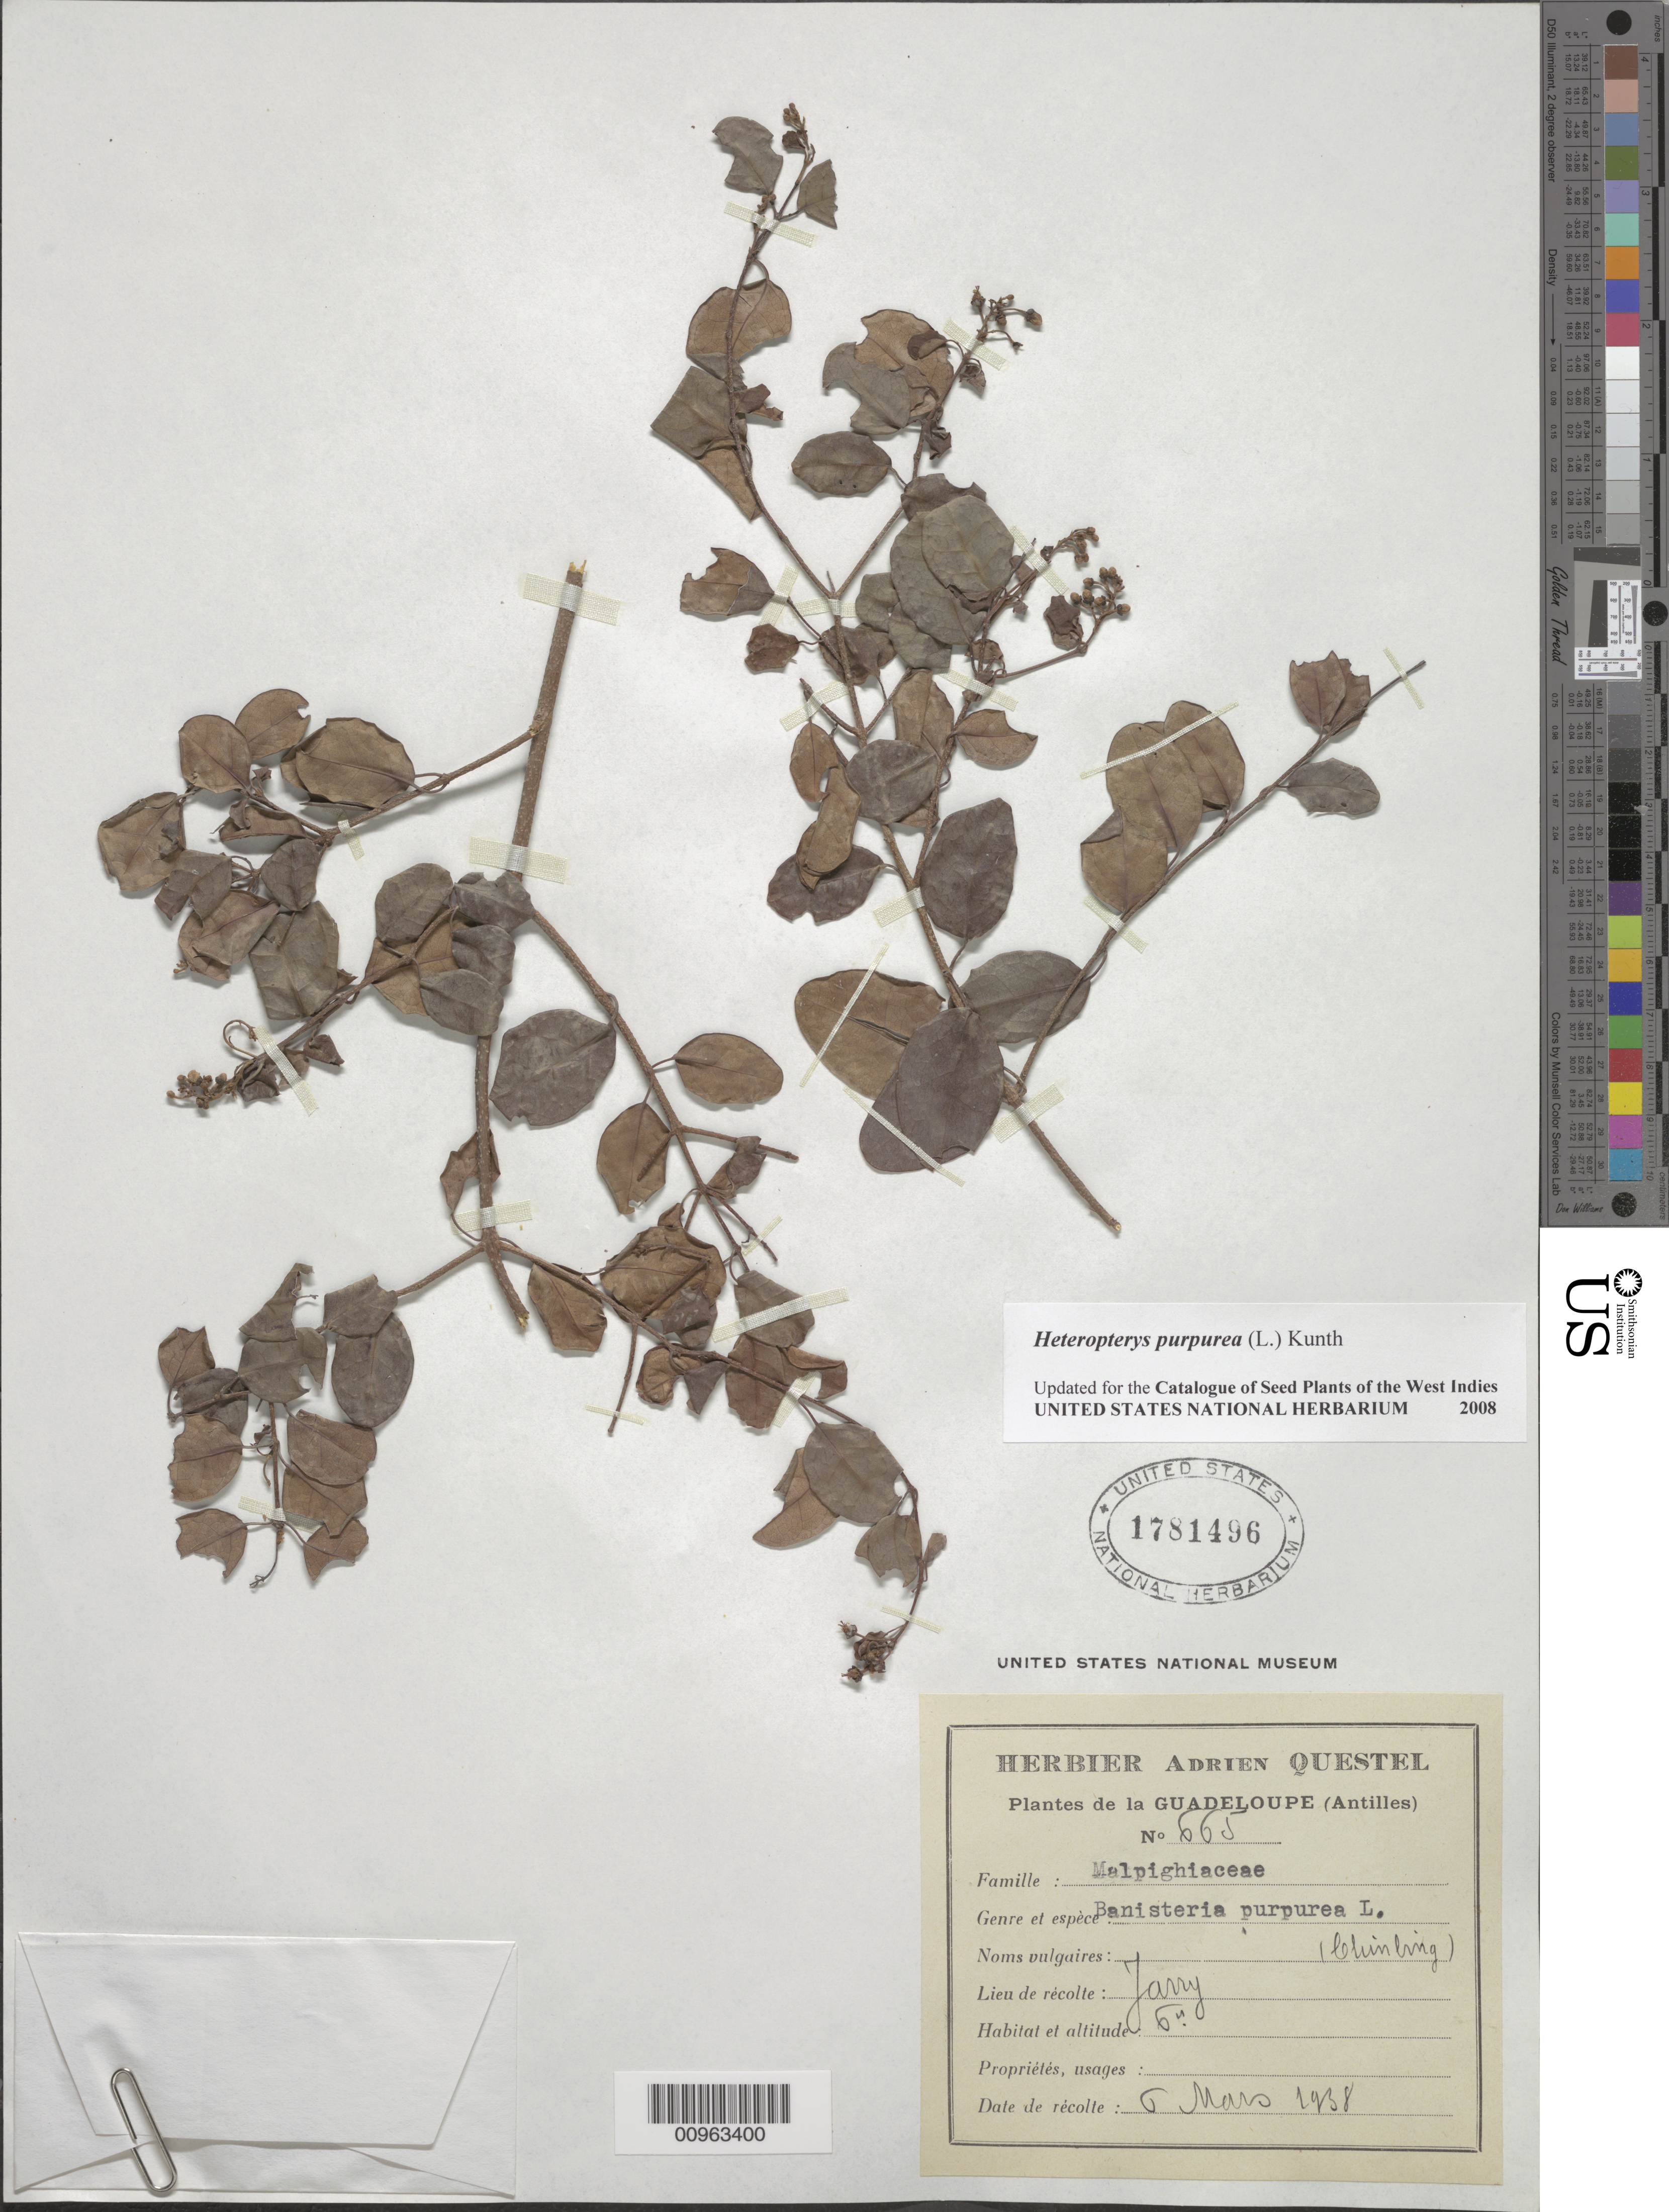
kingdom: Plantae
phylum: Tracheophyta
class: Magnoliopsida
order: Malpighiales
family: Malpighiaceae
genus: Heteropterys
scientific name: Heteropterys purpurea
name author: (L.) Kunth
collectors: A. Questel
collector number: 665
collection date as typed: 06 Mar 1938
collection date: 1938-03-06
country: Guadeloupe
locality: Jarry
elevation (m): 6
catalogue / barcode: US 1781496